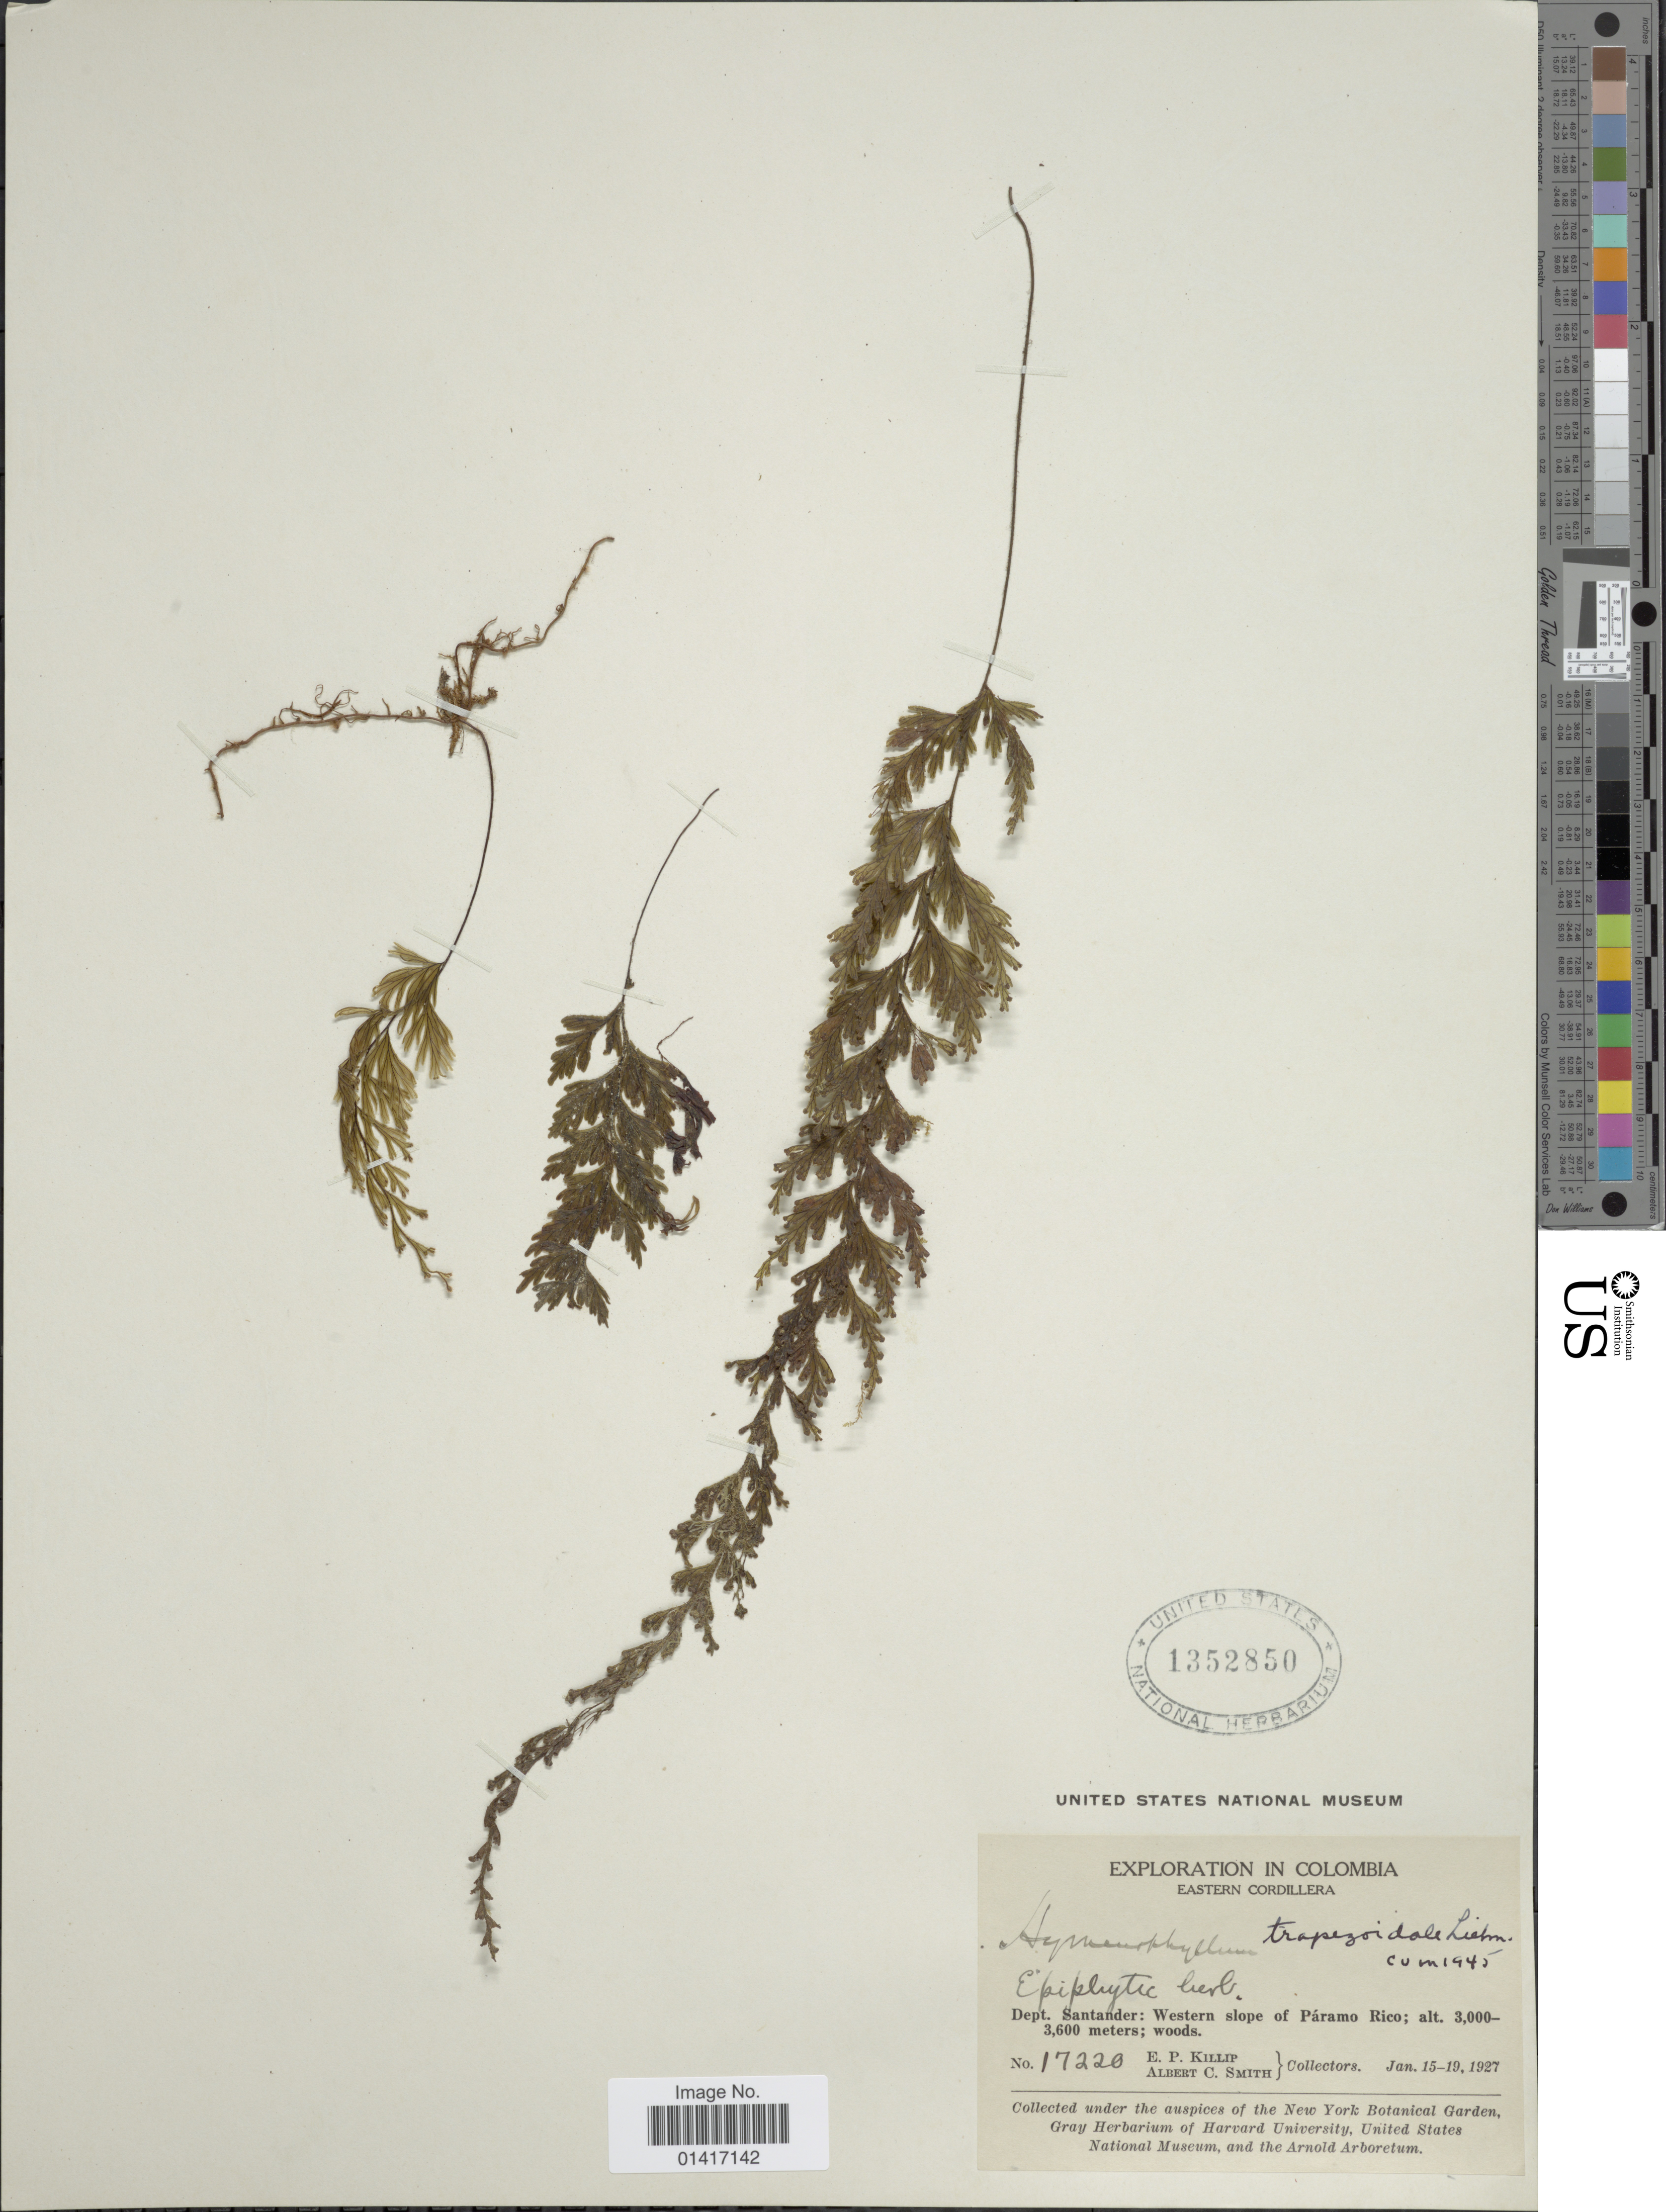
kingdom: Plantae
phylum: Tracheophyta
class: Polypodiopsida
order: Hymenophyllales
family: Hymenophyllaceae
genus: Hymenophyllum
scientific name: Hymenophyllum trapezoidale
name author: Liebm.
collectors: E. P. Killip & A. C. Smith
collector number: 17220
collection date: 1927-01-15/1927-01-19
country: Colombia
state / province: Santander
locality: Eastern Cordillera, Western slope of Paramo Rico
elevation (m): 3000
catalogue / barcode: US 1352850